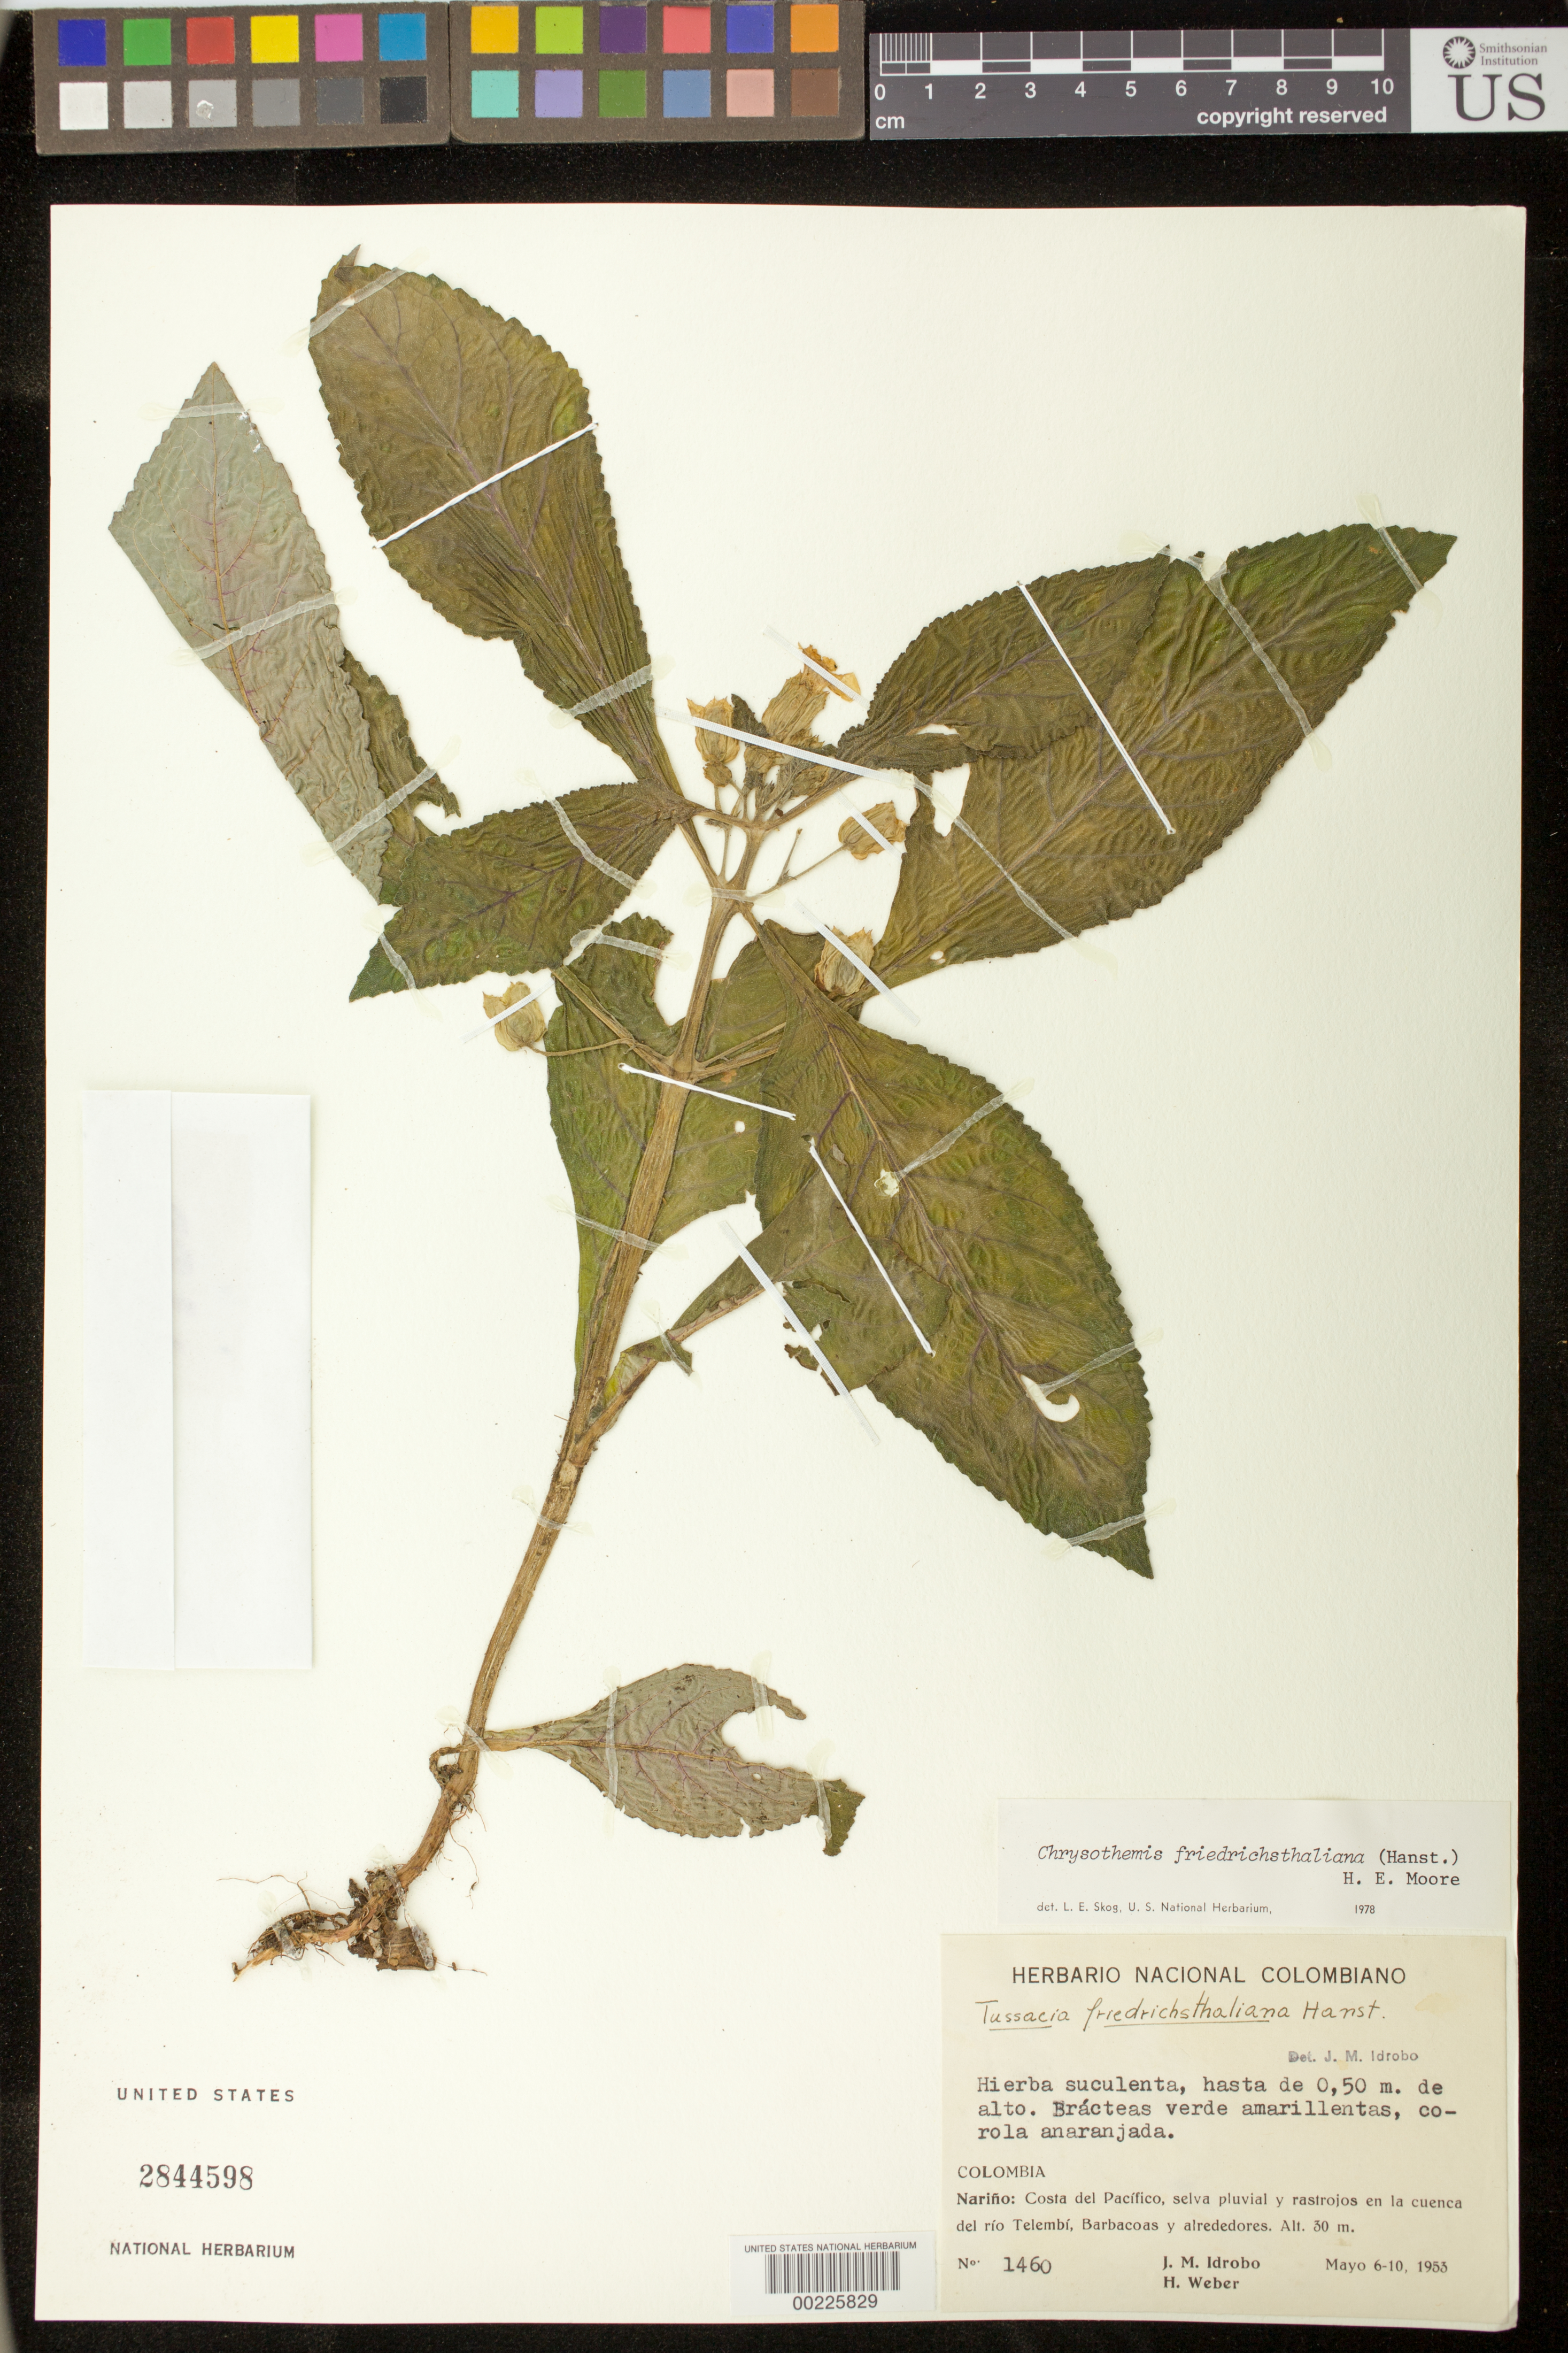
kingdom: Plantae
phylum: Tracheophyta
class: Magnoliopsida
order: Lamiales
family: Gesneriaceae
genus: Chrysothemis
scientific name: Chrysothemis friedrichsthaliana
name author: (Hanst.) H.E. Moore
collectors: J. M. Idrobo & H. Weber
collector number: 1460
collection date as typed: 6-10 May 1953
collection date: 1953-05-06/1953-05-10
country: Colombia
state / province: Nariño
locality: Pacific coast, Barbacoas and environs, Rio Telembi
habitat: Rain forest and undergrowth of river basin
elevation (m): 30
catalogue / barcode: US 2844598